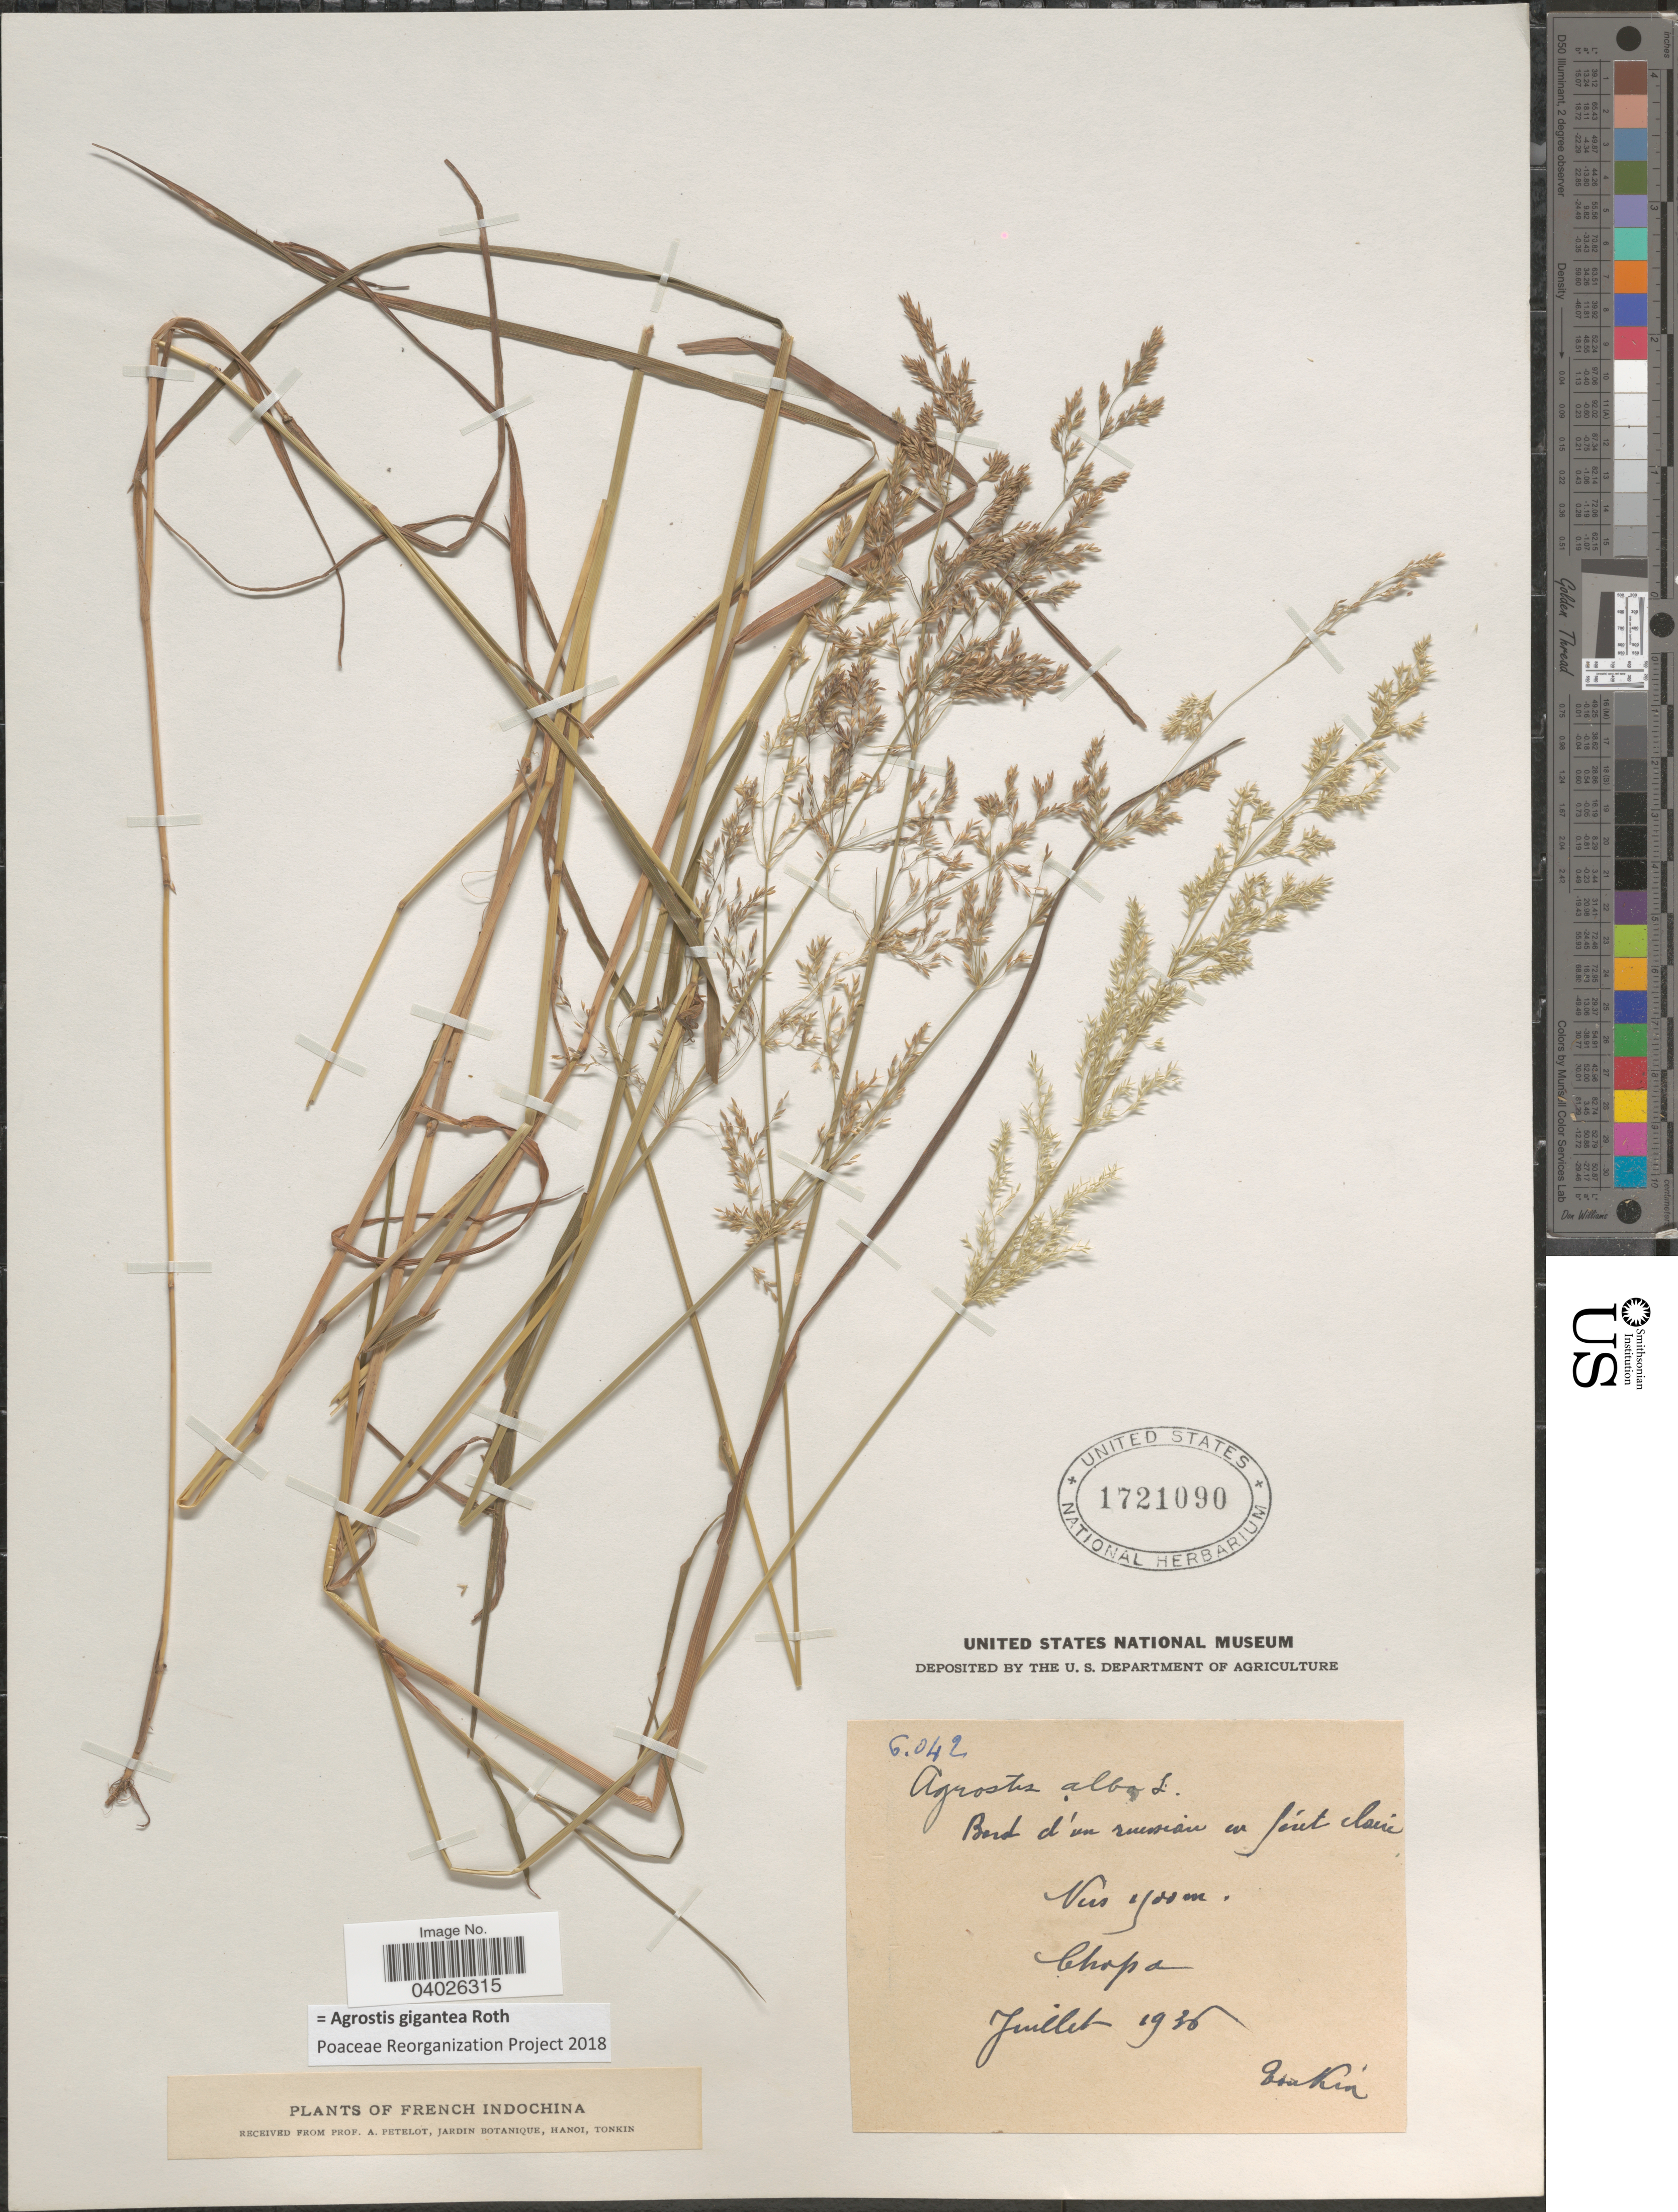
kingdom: Plantae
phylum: Tracheophyta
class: Liliopsida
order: Poales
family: Poaceae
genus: Agrostis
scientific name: Agrostis gigantea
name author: Roth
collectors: P. A. Pételot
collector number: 6042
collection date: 1936-07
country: Vietnam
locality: French Indochina. Bord d'un ruisseau en fóret claire. Chapa.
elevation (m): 1500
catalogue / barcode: US 1721090